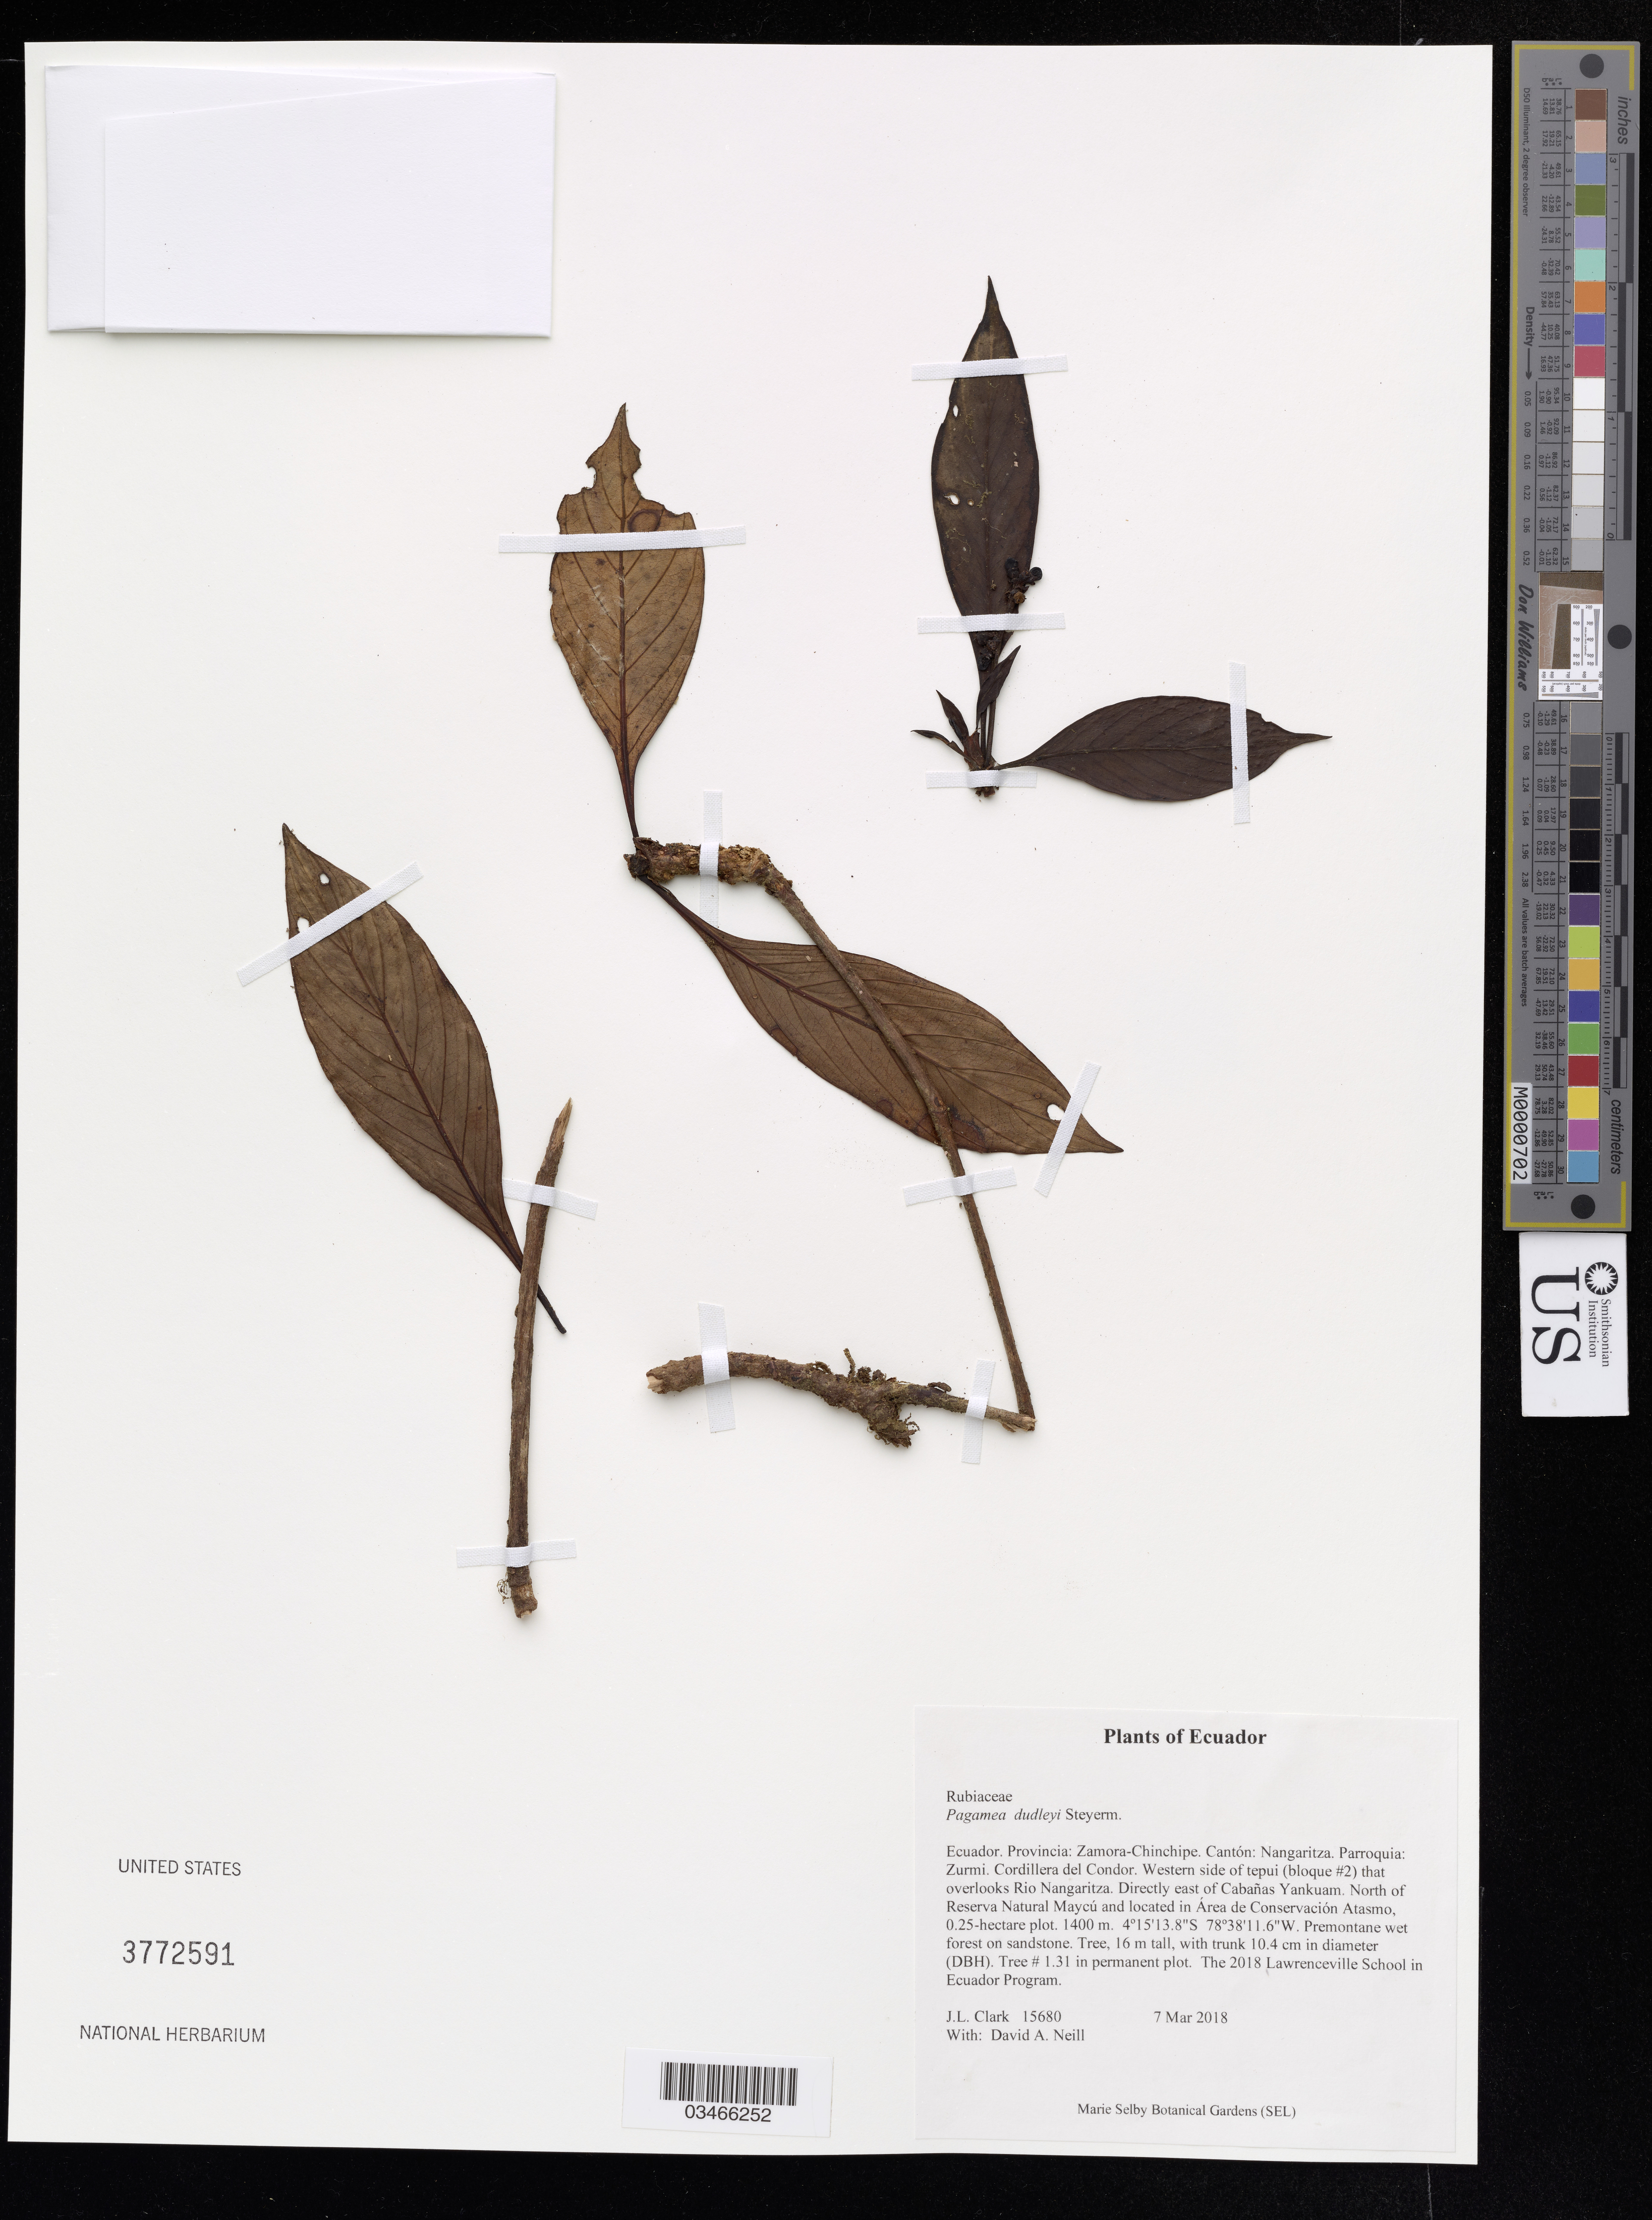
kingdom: Plantae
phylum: Tracheophyta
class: Magnoliopsida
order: Gentianales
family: Rubiaceae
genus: Pagamea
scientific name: Pagamea dudleyi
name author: Steyerm.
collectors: J. Clark & D. A. Neill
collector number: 15680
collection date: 2018-03-07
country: Ecuador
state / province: Zamora-Chinchipe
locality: Cantón: Nangaritza. Parroquia: Zurmi. Cordillera del Condor. Western side of tepui (bloque #2) that overlooks Rio Nangaritza. Directly east of Cabañas Yankuam. North of Reserva Natural Maycú and located in Área de Conservación Atasmo, 0.25-hectare plot.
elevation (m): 1400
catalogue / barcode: US 3772591